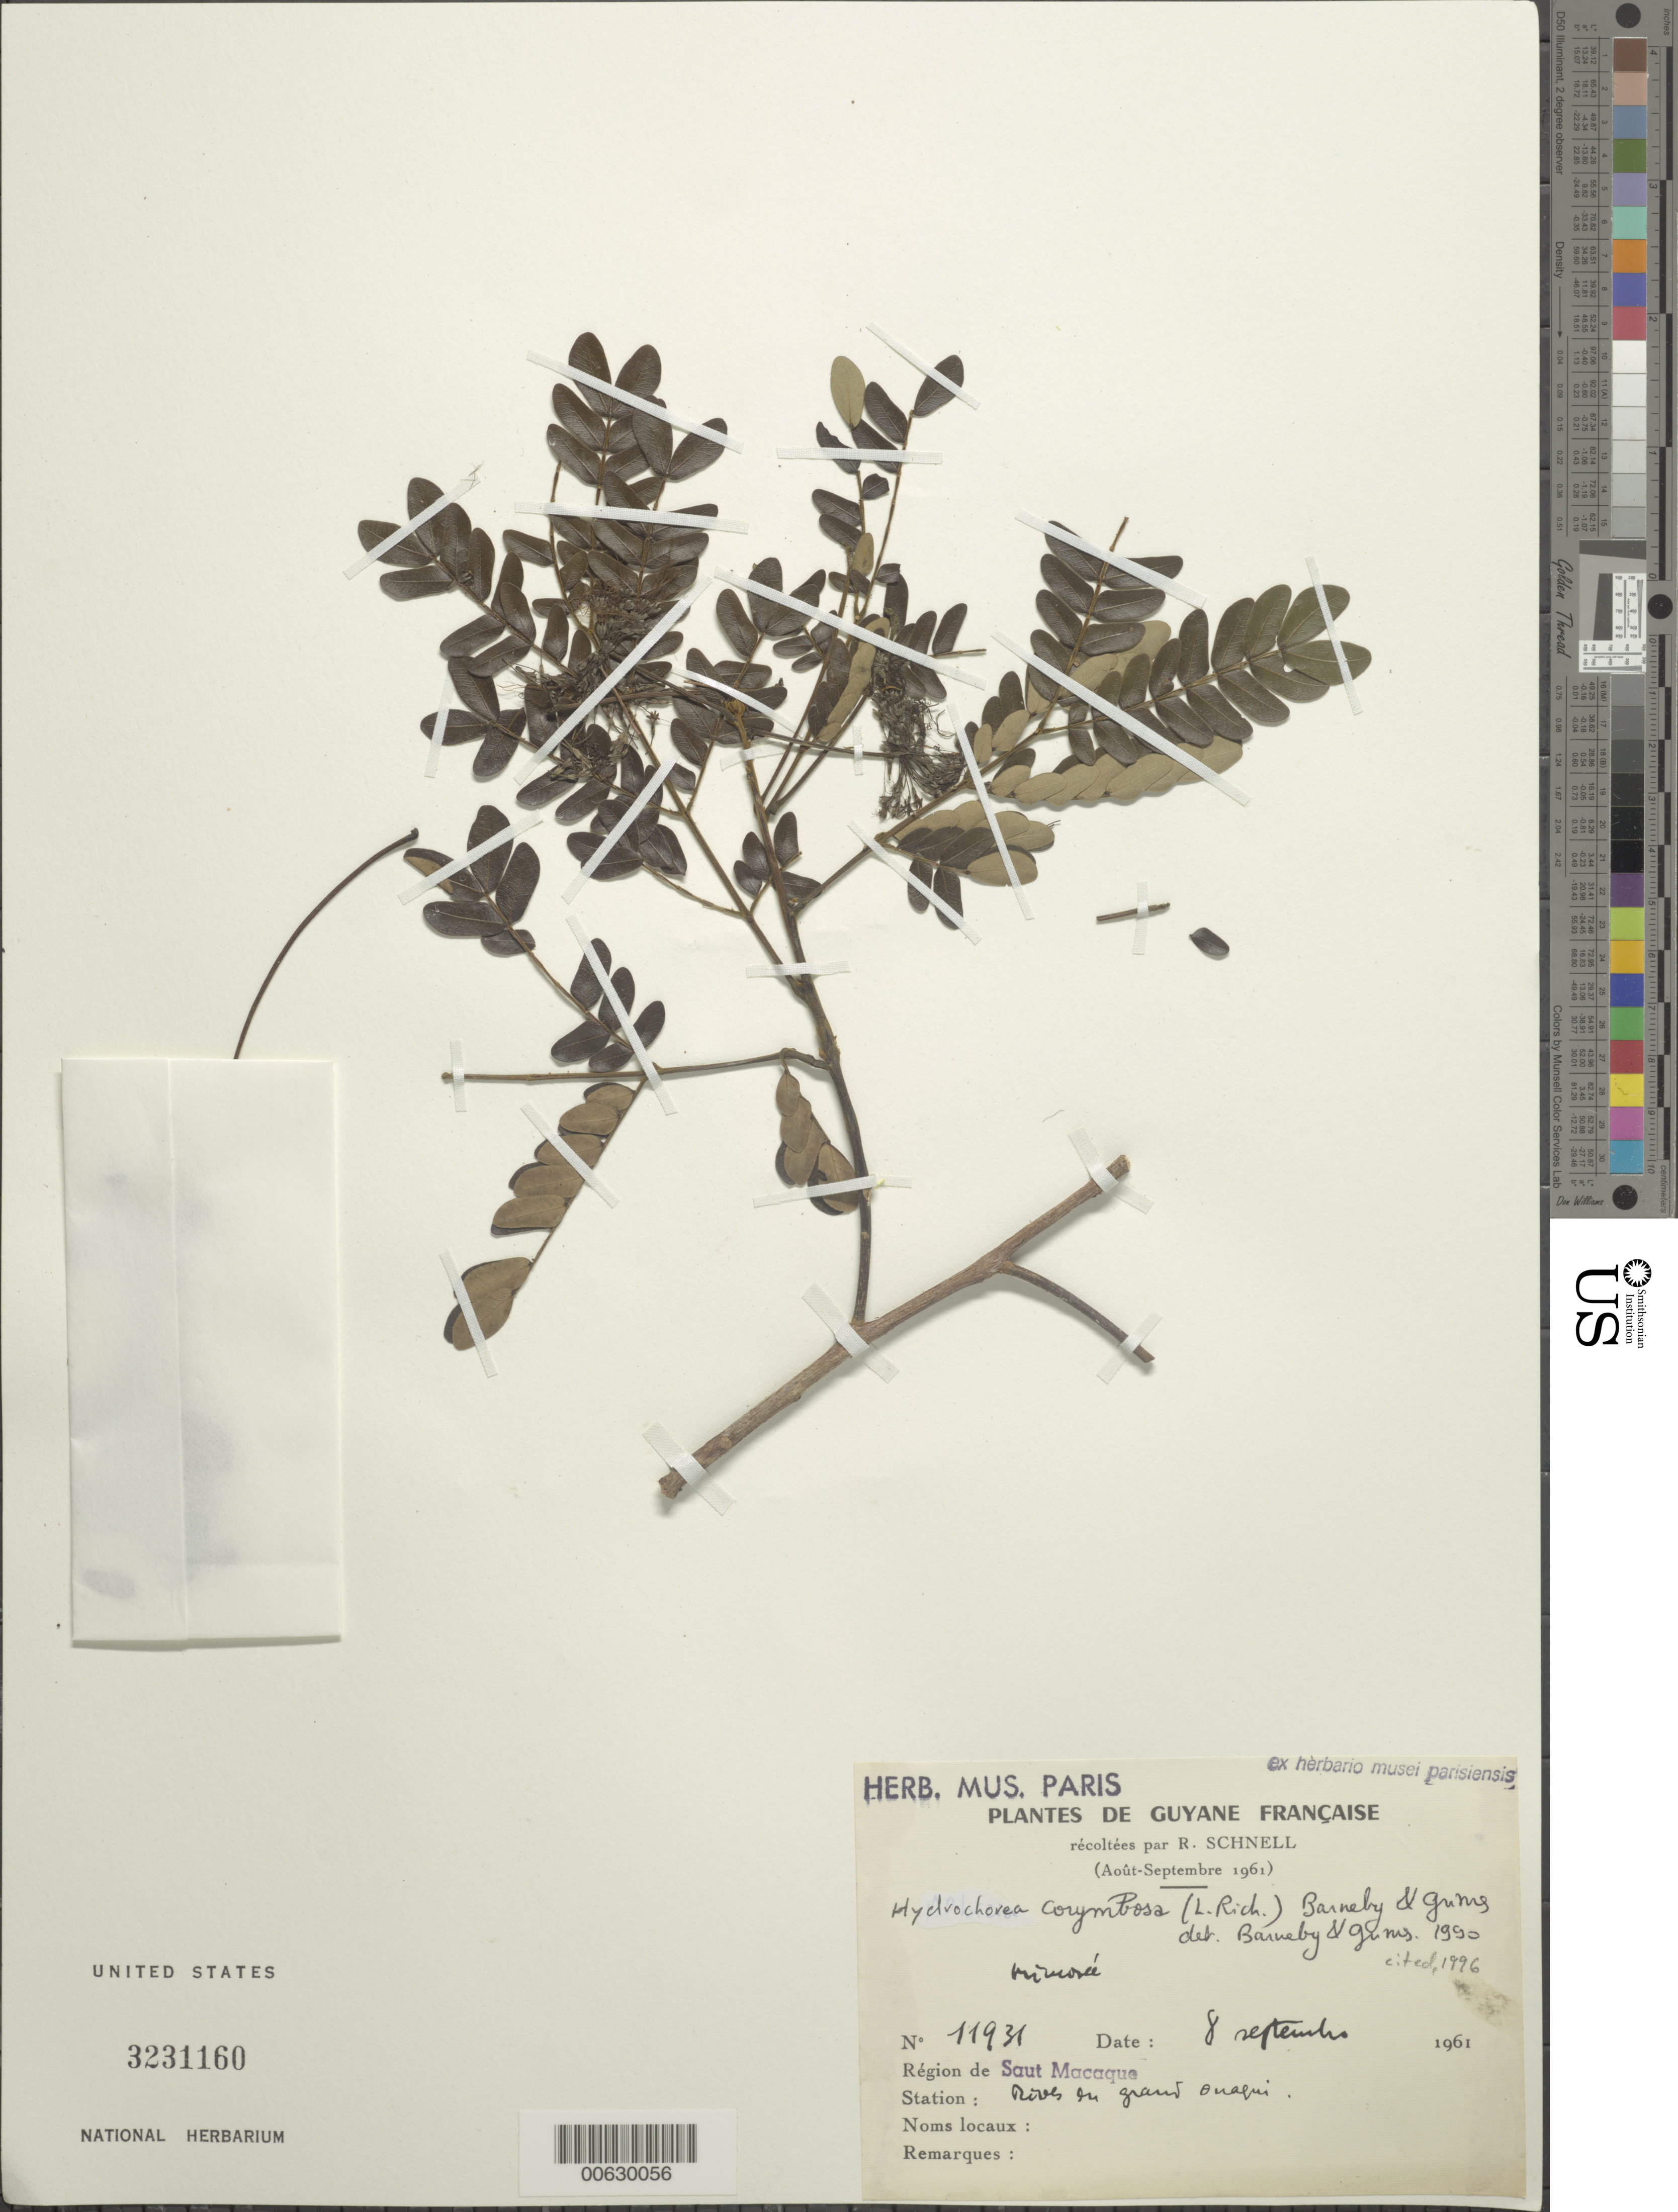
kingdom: Plantae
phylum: Tracheophyta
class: Magnoliopsida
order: Fabales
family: Fabaceae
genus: Hydrochorea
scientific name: Hydrochorea corymbosa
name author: (Rich.) Barneby & J.W. Grimes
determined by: Barneby, R. C.; Grimes, J. W.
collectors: R. A. Schnell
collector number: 11931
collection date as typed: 8-Sep-61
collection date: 1961-09-08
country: French Guiana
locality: Saut Macaque, rives du Grand Ouaqui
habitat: Riverbanks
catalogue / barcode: US 3231160